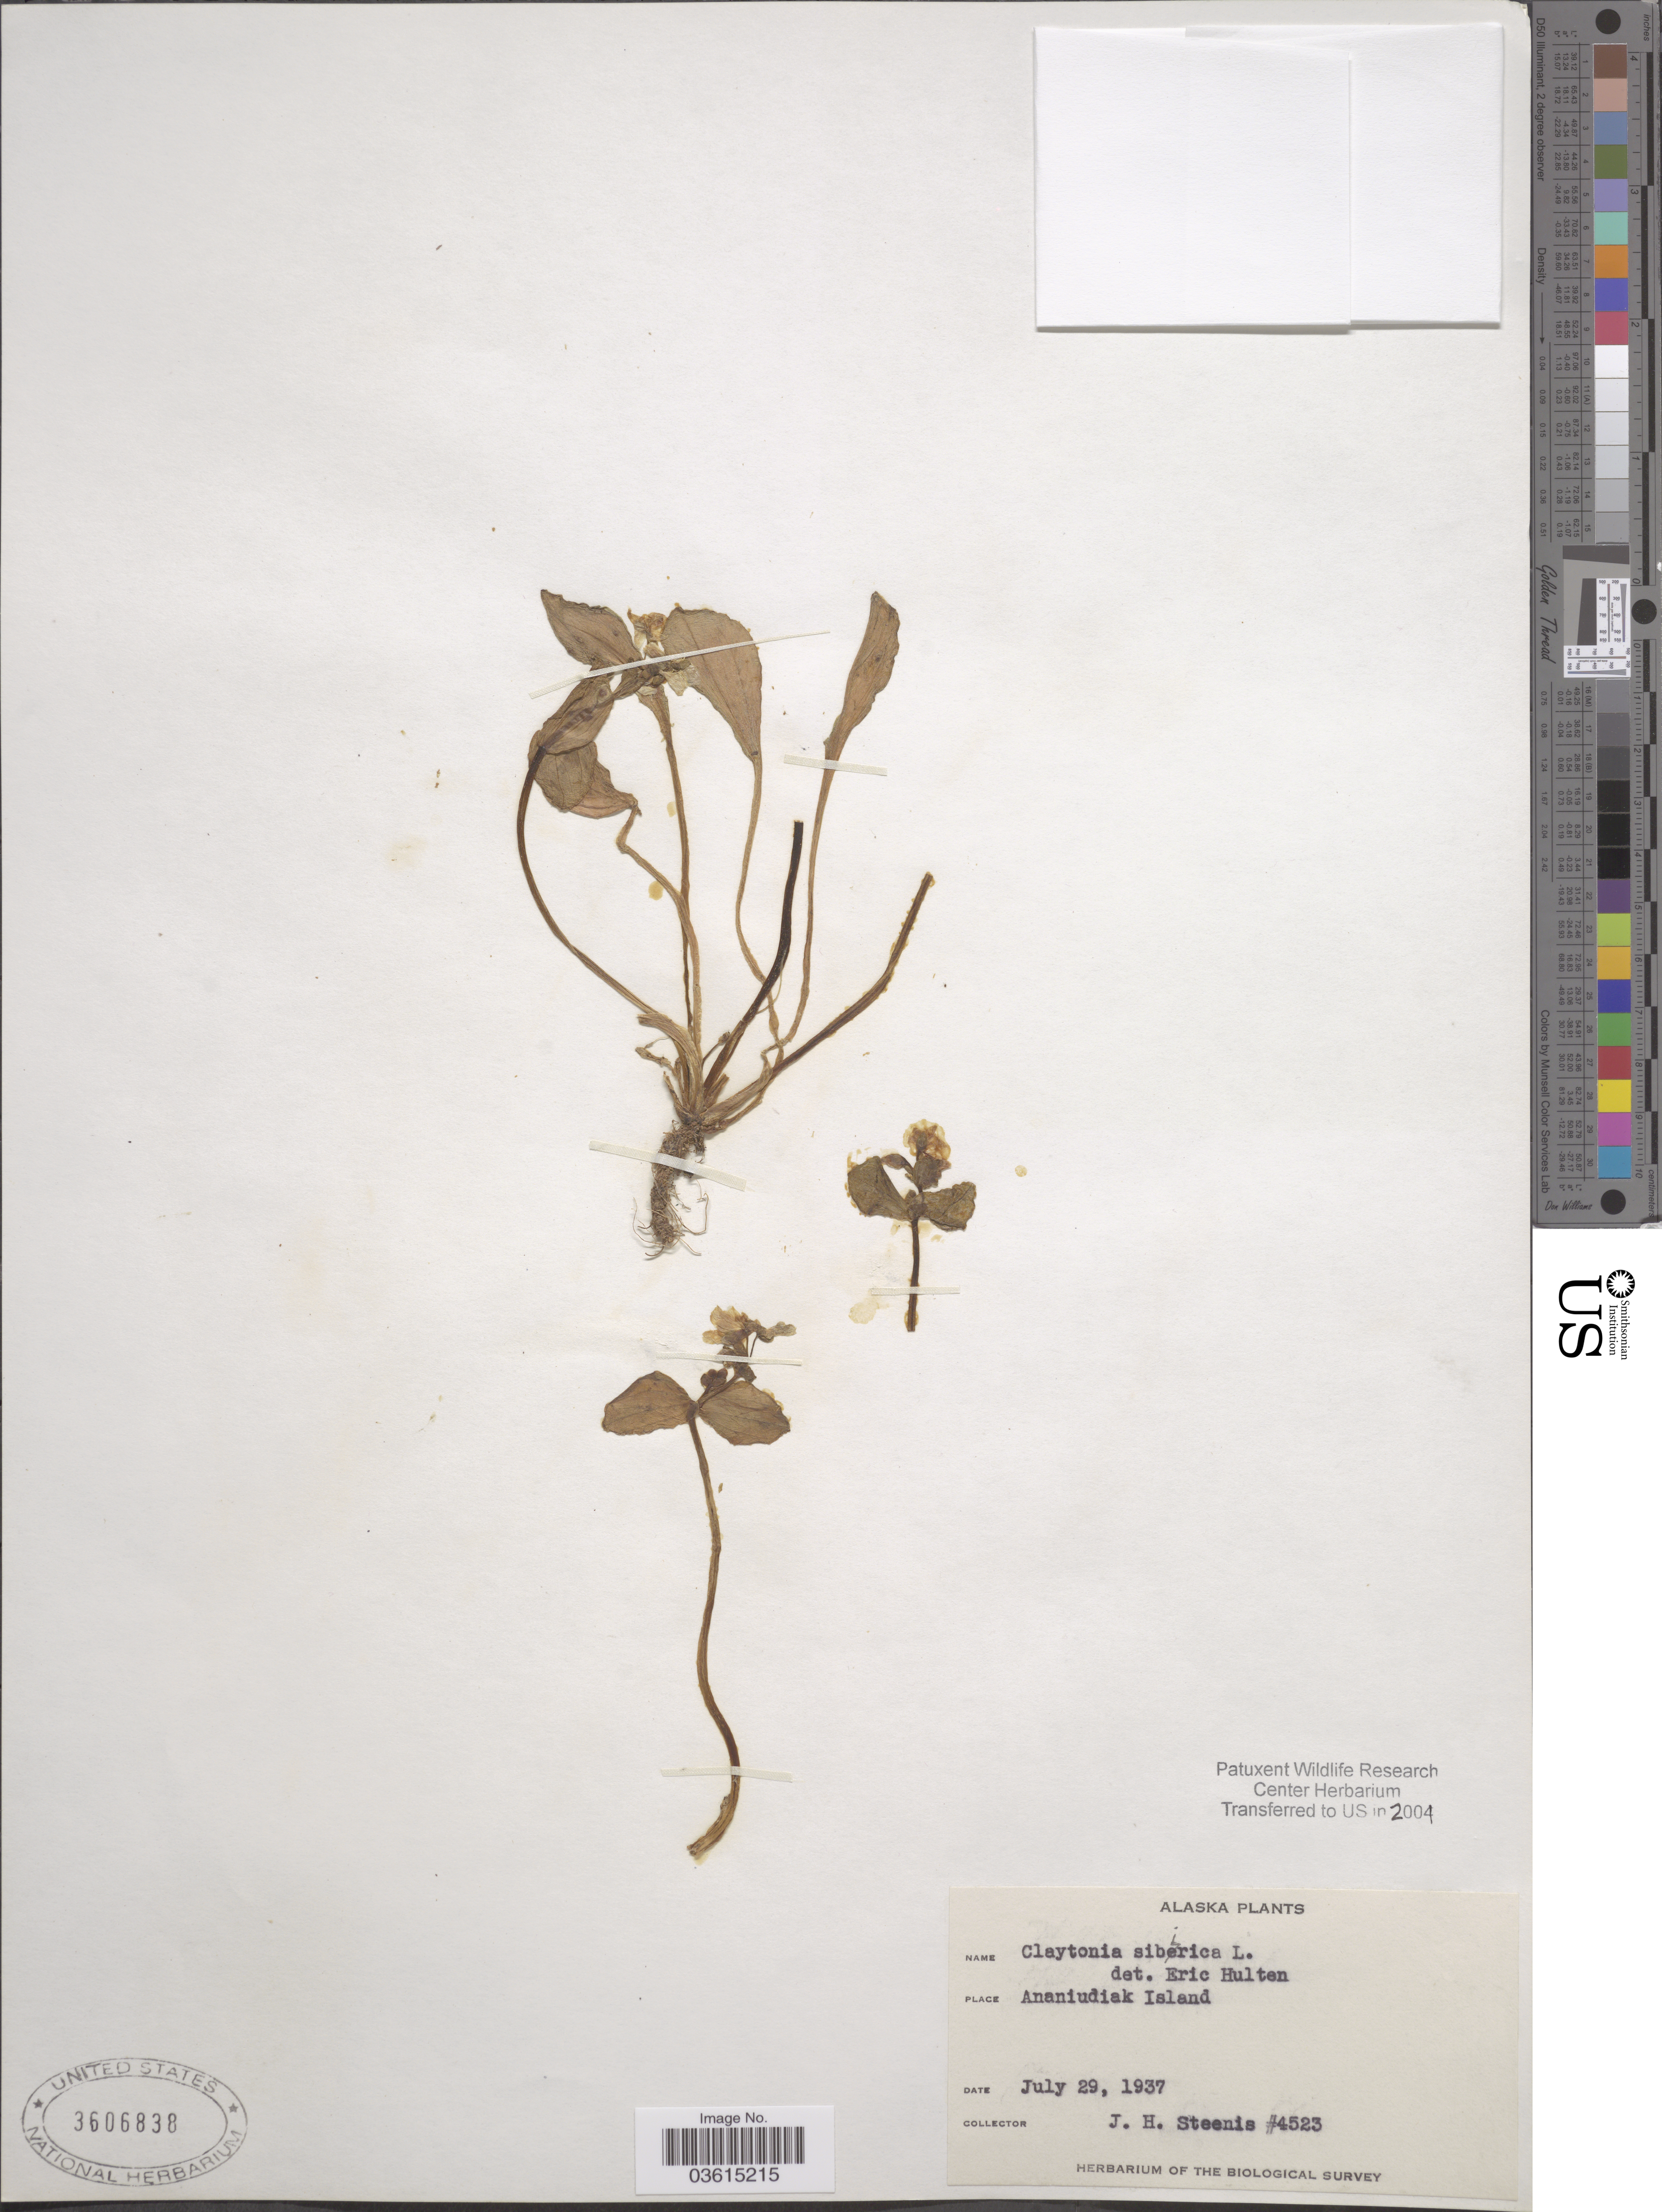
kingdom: Plantae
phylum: Tracheophyta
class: Magnoliopsida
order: Caryophyllales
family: Montiaceae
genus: Claytonia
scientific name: Claytonia sibirica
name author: L.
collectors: J. H. Steenis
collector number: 4523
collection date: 1937-07-29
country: United States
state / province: Alaska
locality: Ananiudiak Island.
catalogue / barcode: US 3606838